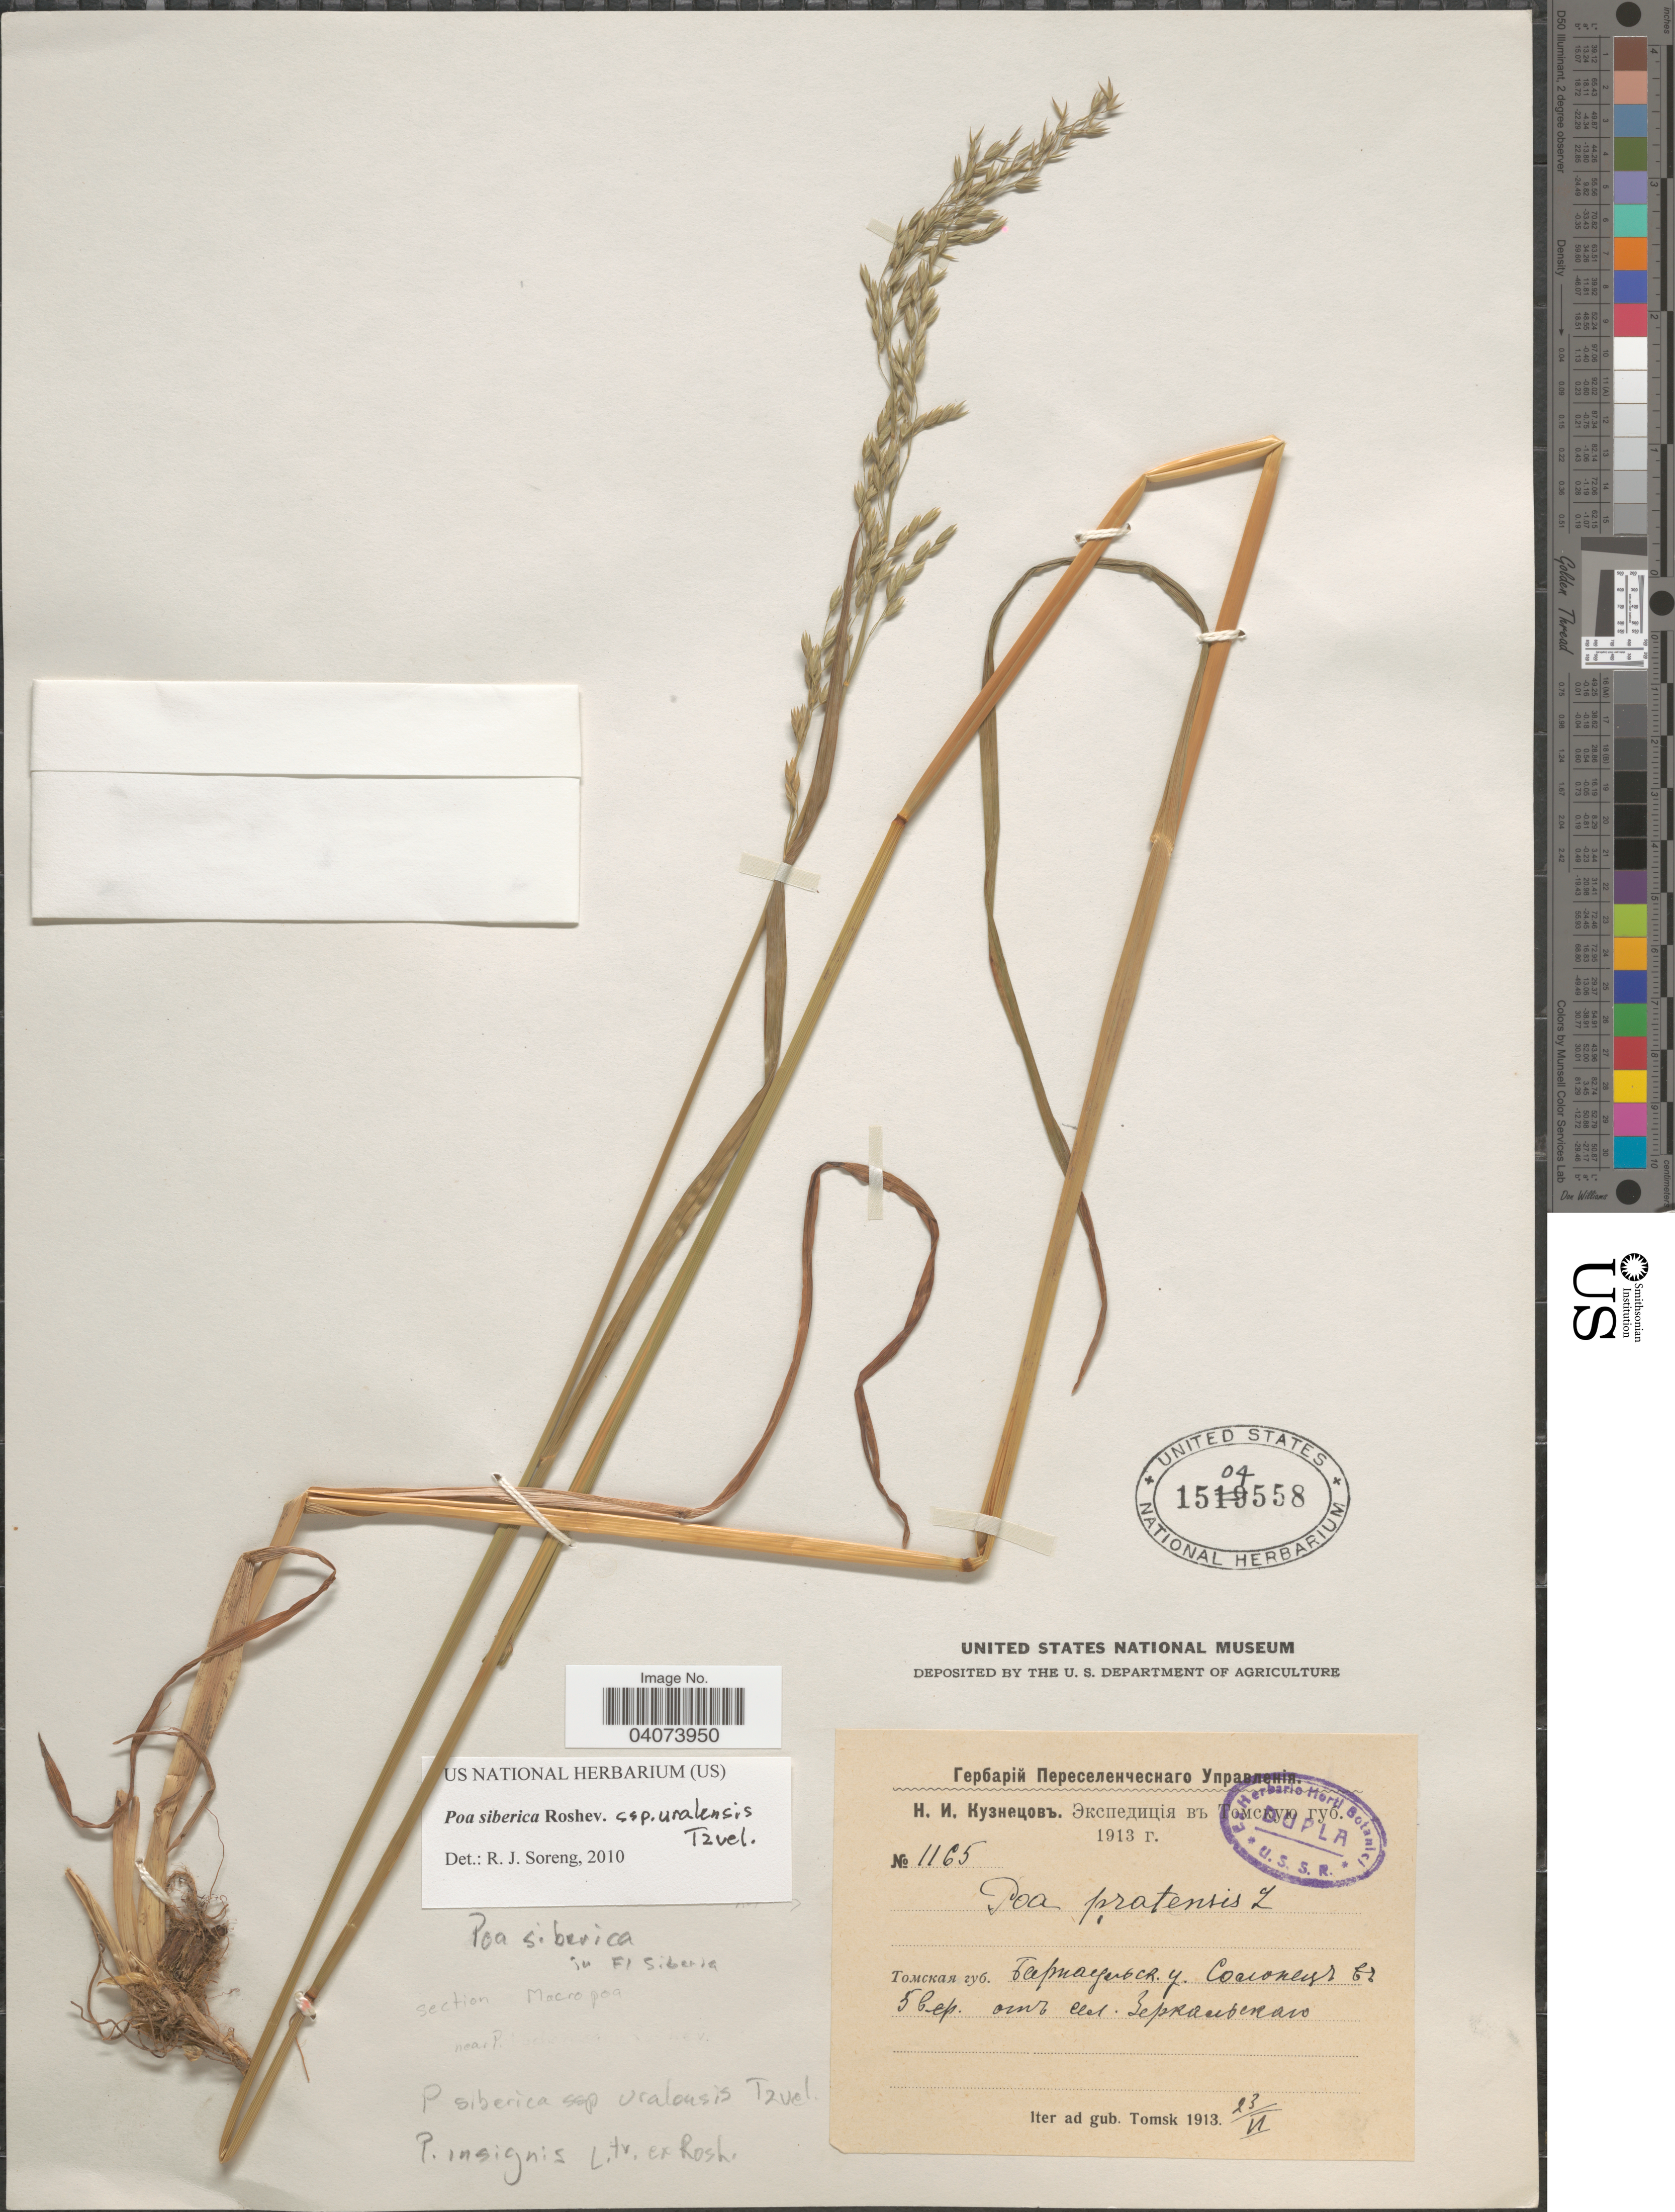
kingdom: Plantae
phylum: Tracheophyta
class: Liliopsida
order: Poales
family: Poaceae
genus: Poa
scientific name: Poa sibirica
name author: Roshev.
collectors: N. Kuznetsov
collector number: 1165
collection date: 1913-06-23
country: Russian Federation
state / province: Altai Krai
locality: Iter ad gub. Tomsk. 5.3 km from village Zerkalskoye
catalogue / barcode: US 1504558